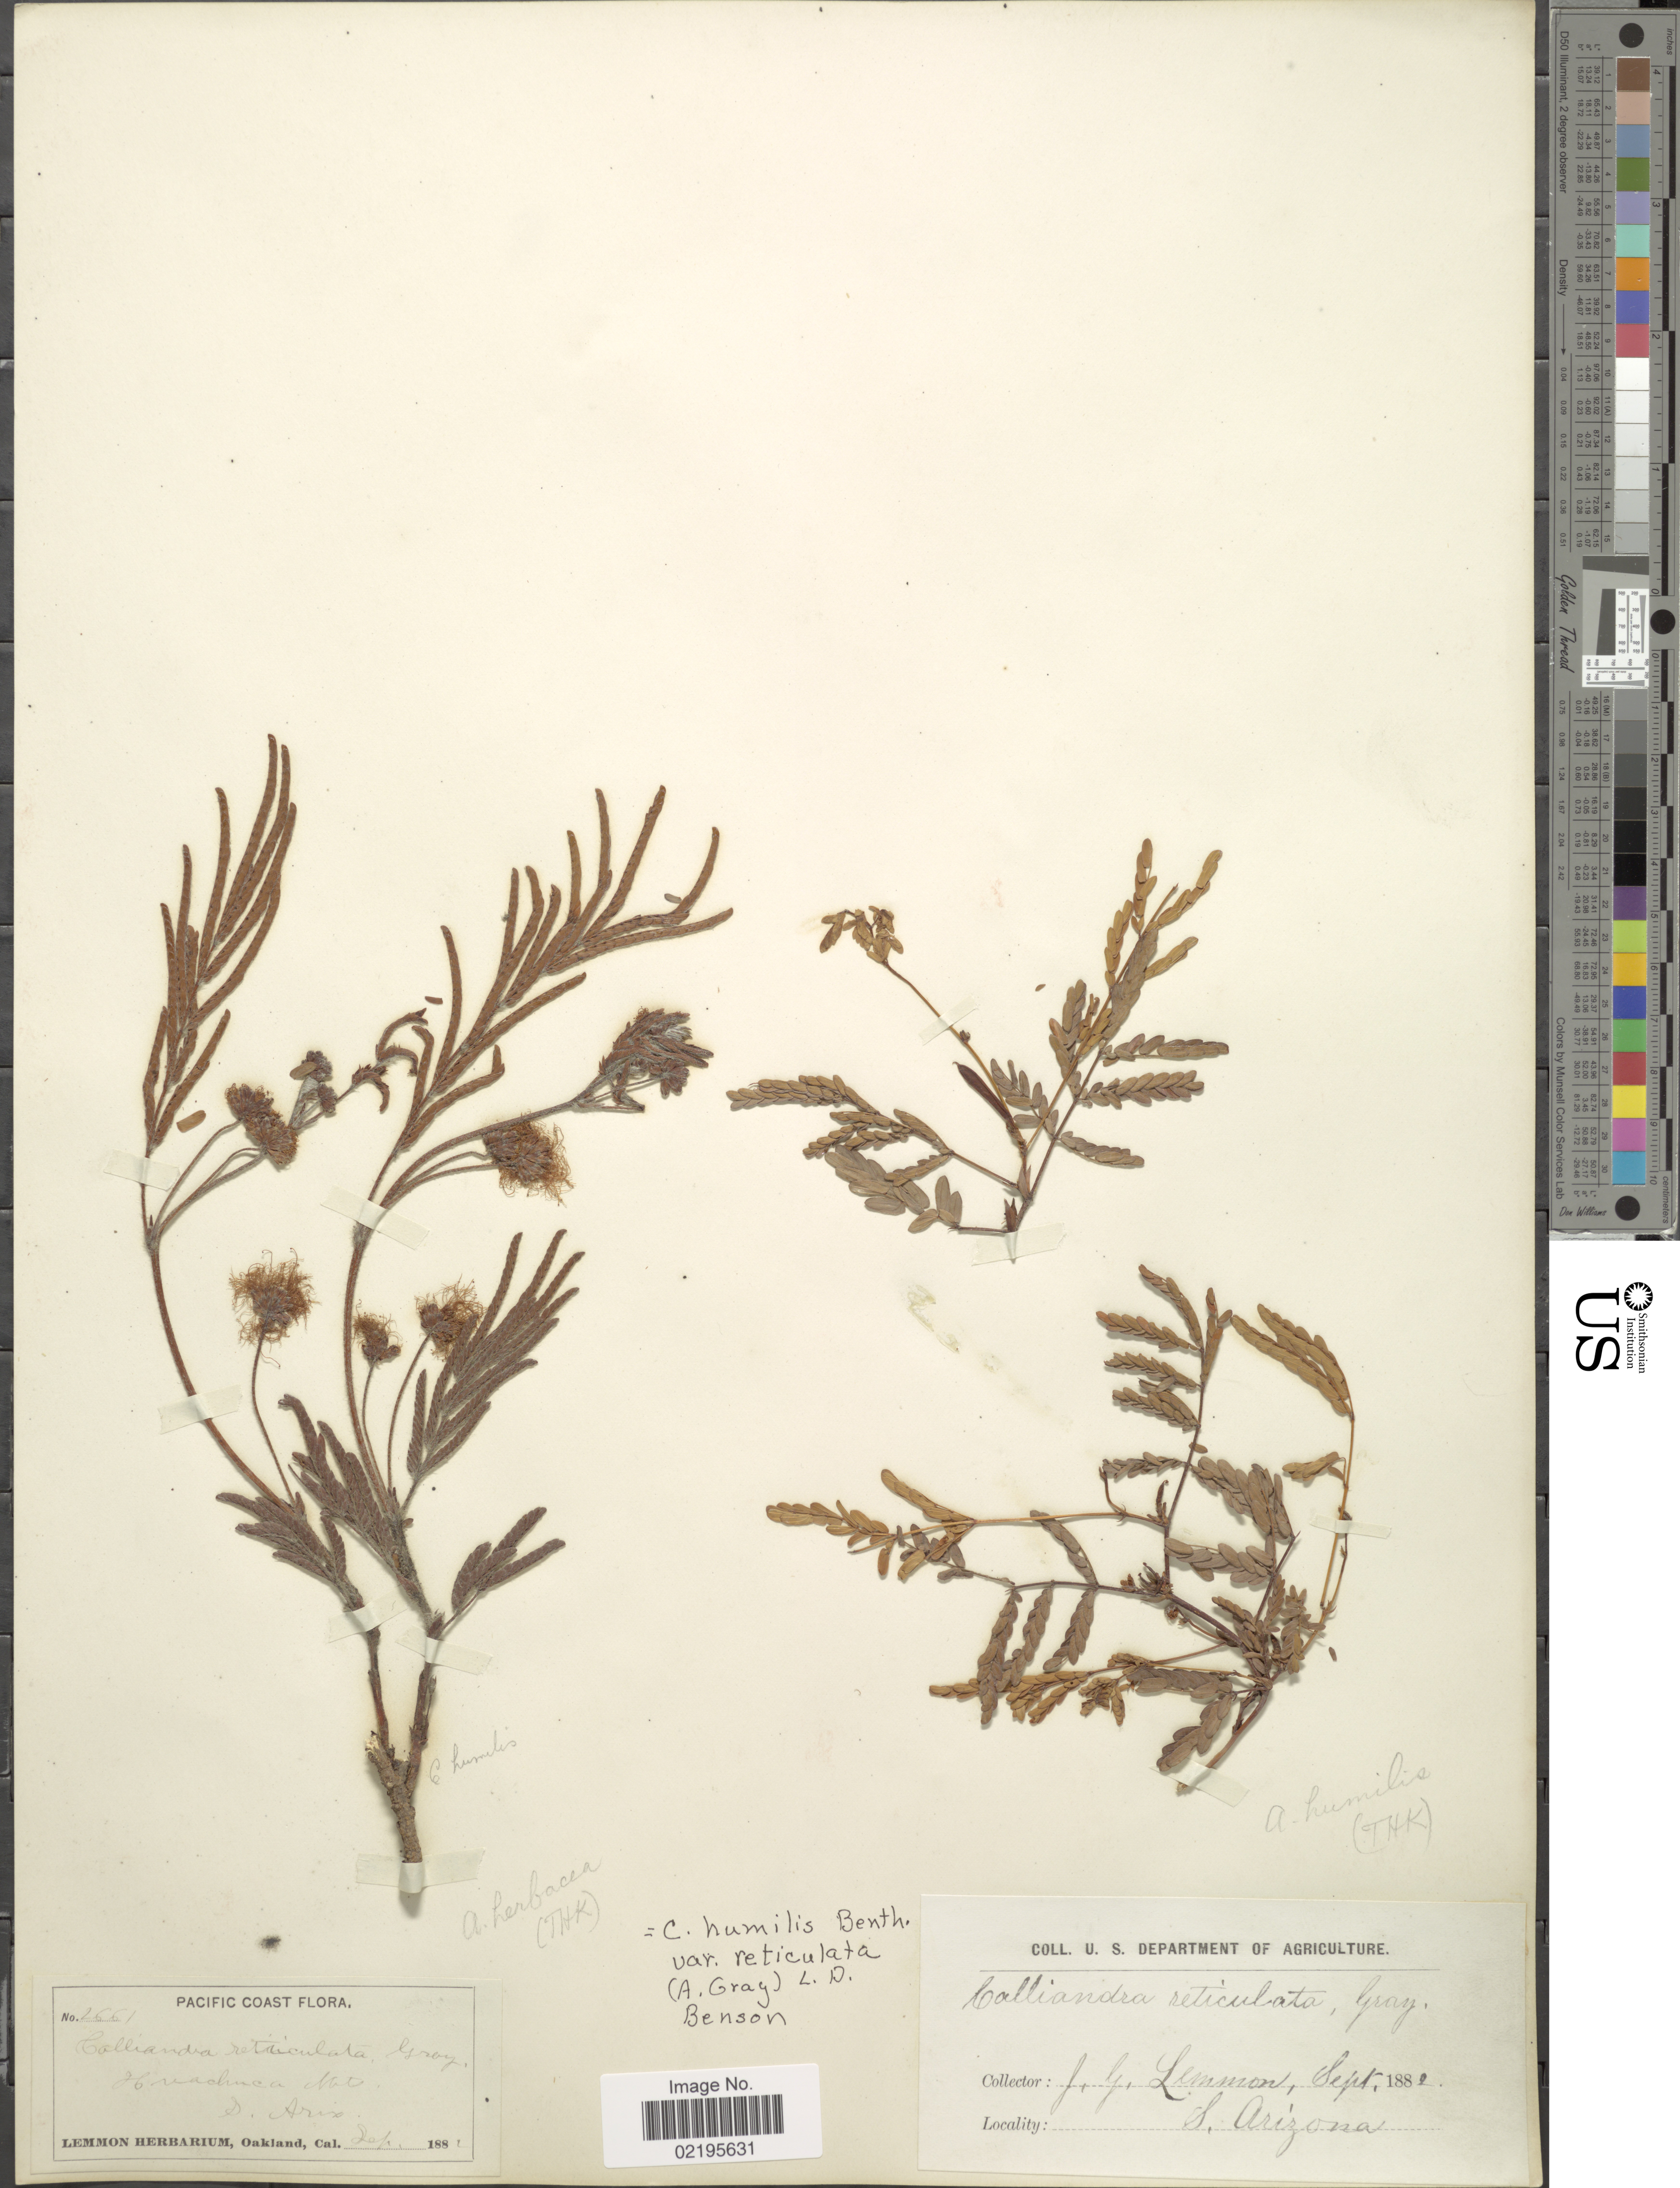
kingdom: Plantae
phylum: Tracheophyta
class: Magnoliopsida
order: Fabales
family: Fabaceae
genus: Calliandra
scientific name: Calliandra humilis var. reticulata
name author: (A. Gray) L.D. Benson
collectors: J. Lemmon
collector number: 2661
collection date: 1882-09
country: United States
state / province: Arizona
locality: Pacific Coast, Huachuca Mts., S. Arizona